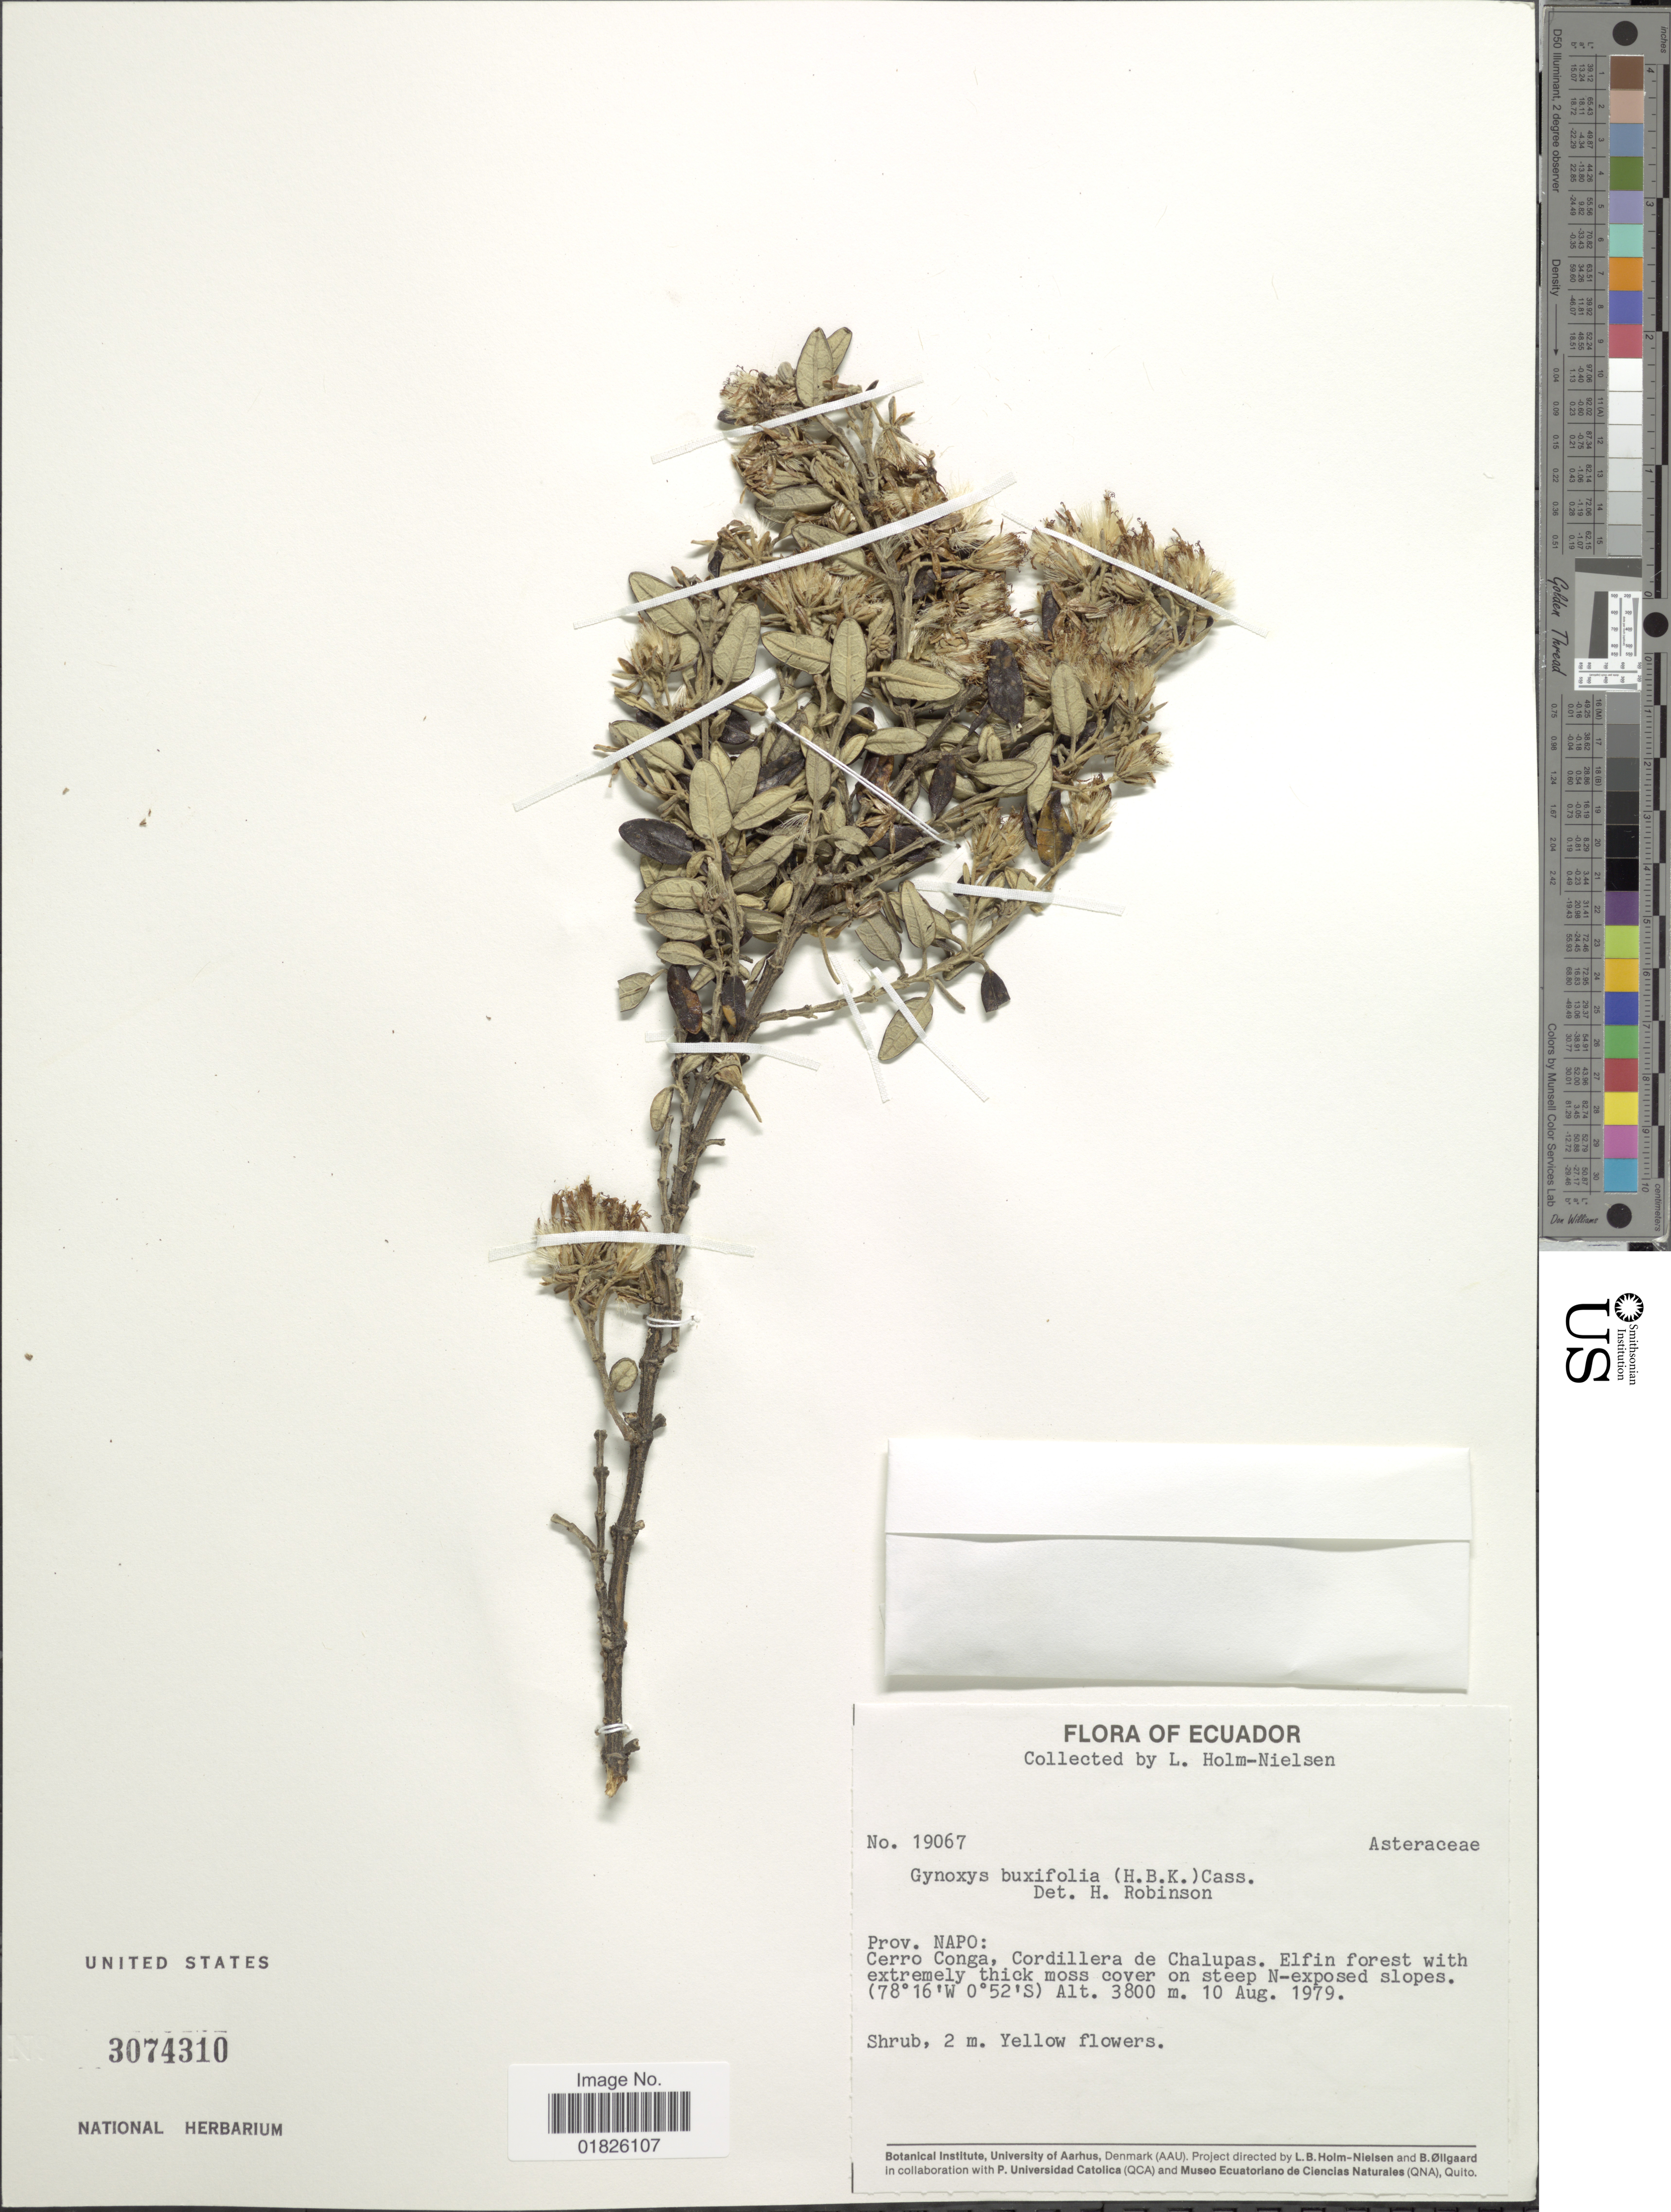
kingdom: Plantae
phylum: Tracheophyta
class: Magnoliopsida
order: Asterales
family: Asteraceae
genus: Gynoxys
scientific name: Gynoxys buxifolia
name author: (Kunth) Cass.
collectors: L. B. Holm-Nielsen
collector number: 19067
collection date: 1979-08-10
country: Ecuador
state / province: Napo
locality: Cerro Conga, Cordillera de Chalupas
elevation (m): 3800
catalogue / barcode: US 3074310